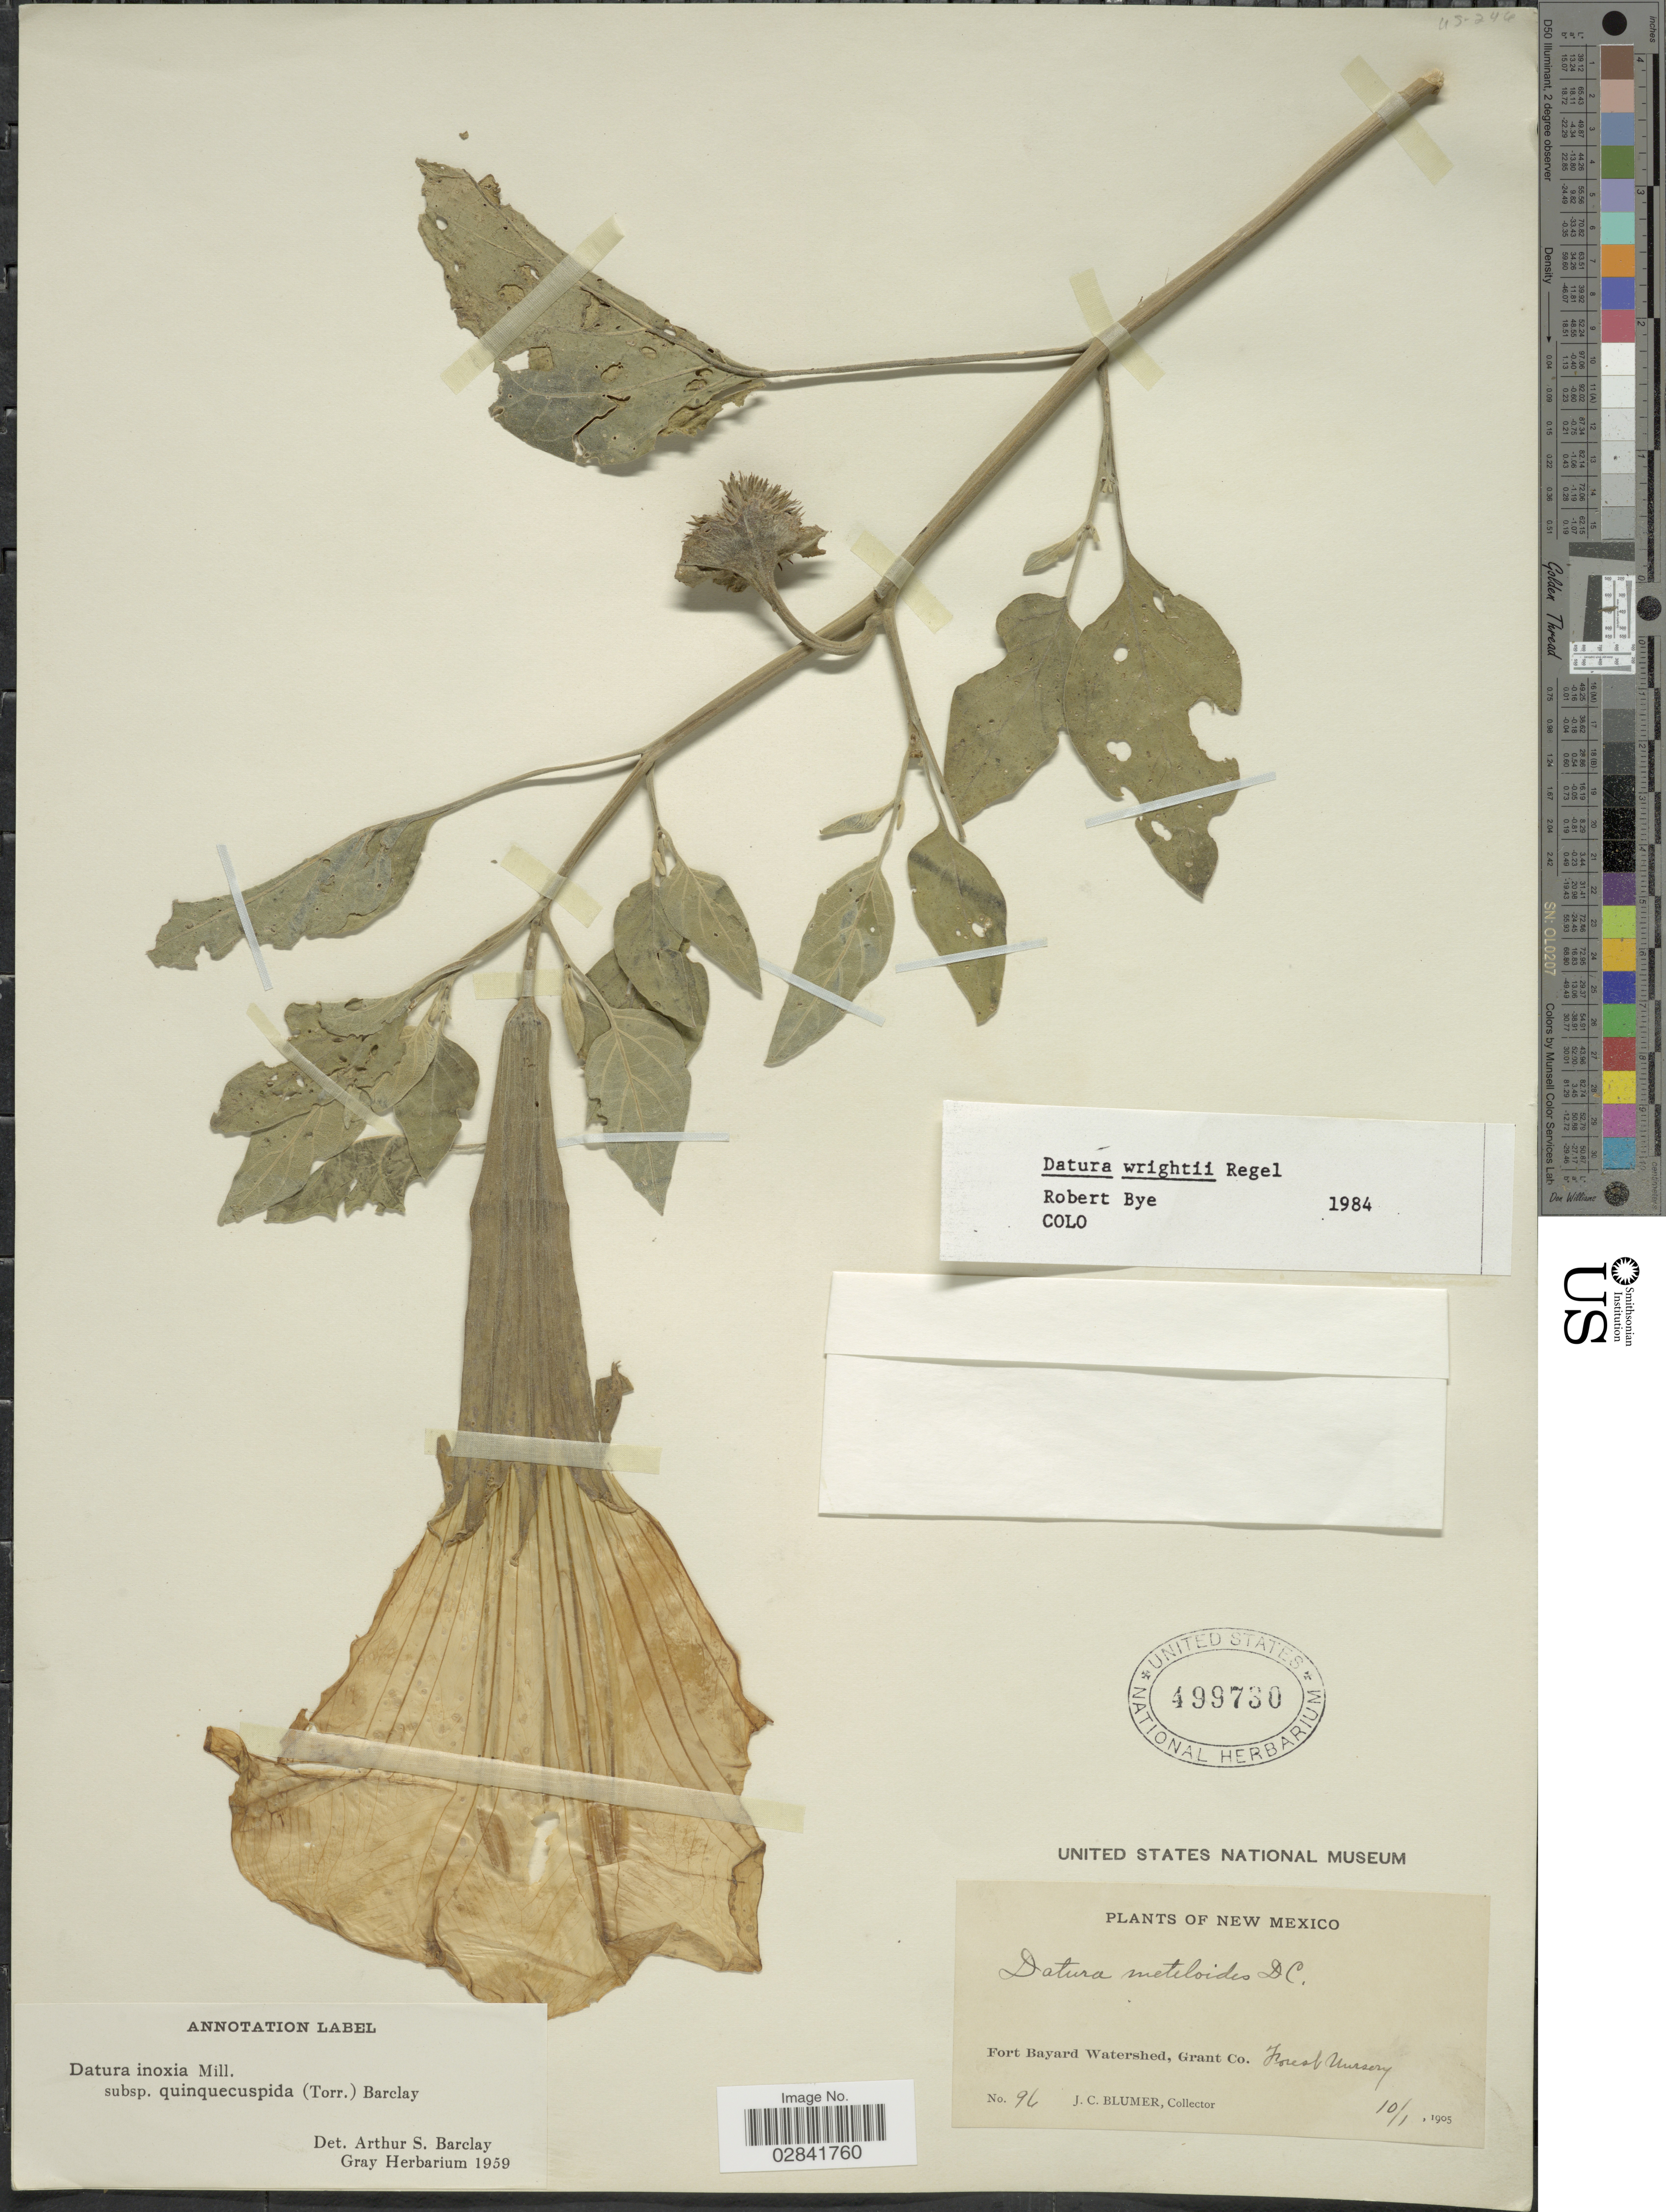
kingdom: Plantae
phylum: Tracheophyta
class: Magnoliopsida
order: Solanales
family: Solanaceae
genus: Datura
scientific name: Datura innoxia subsp. quinquecuspidata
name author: (Torr.) A.S. Barclay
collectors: J. C. Blumer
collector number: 96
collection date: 1905-01-10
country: United States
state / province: New Mexico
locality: Fort Bayard Watershed, Grant Co. Forest Nursery.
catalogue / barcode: US 499730